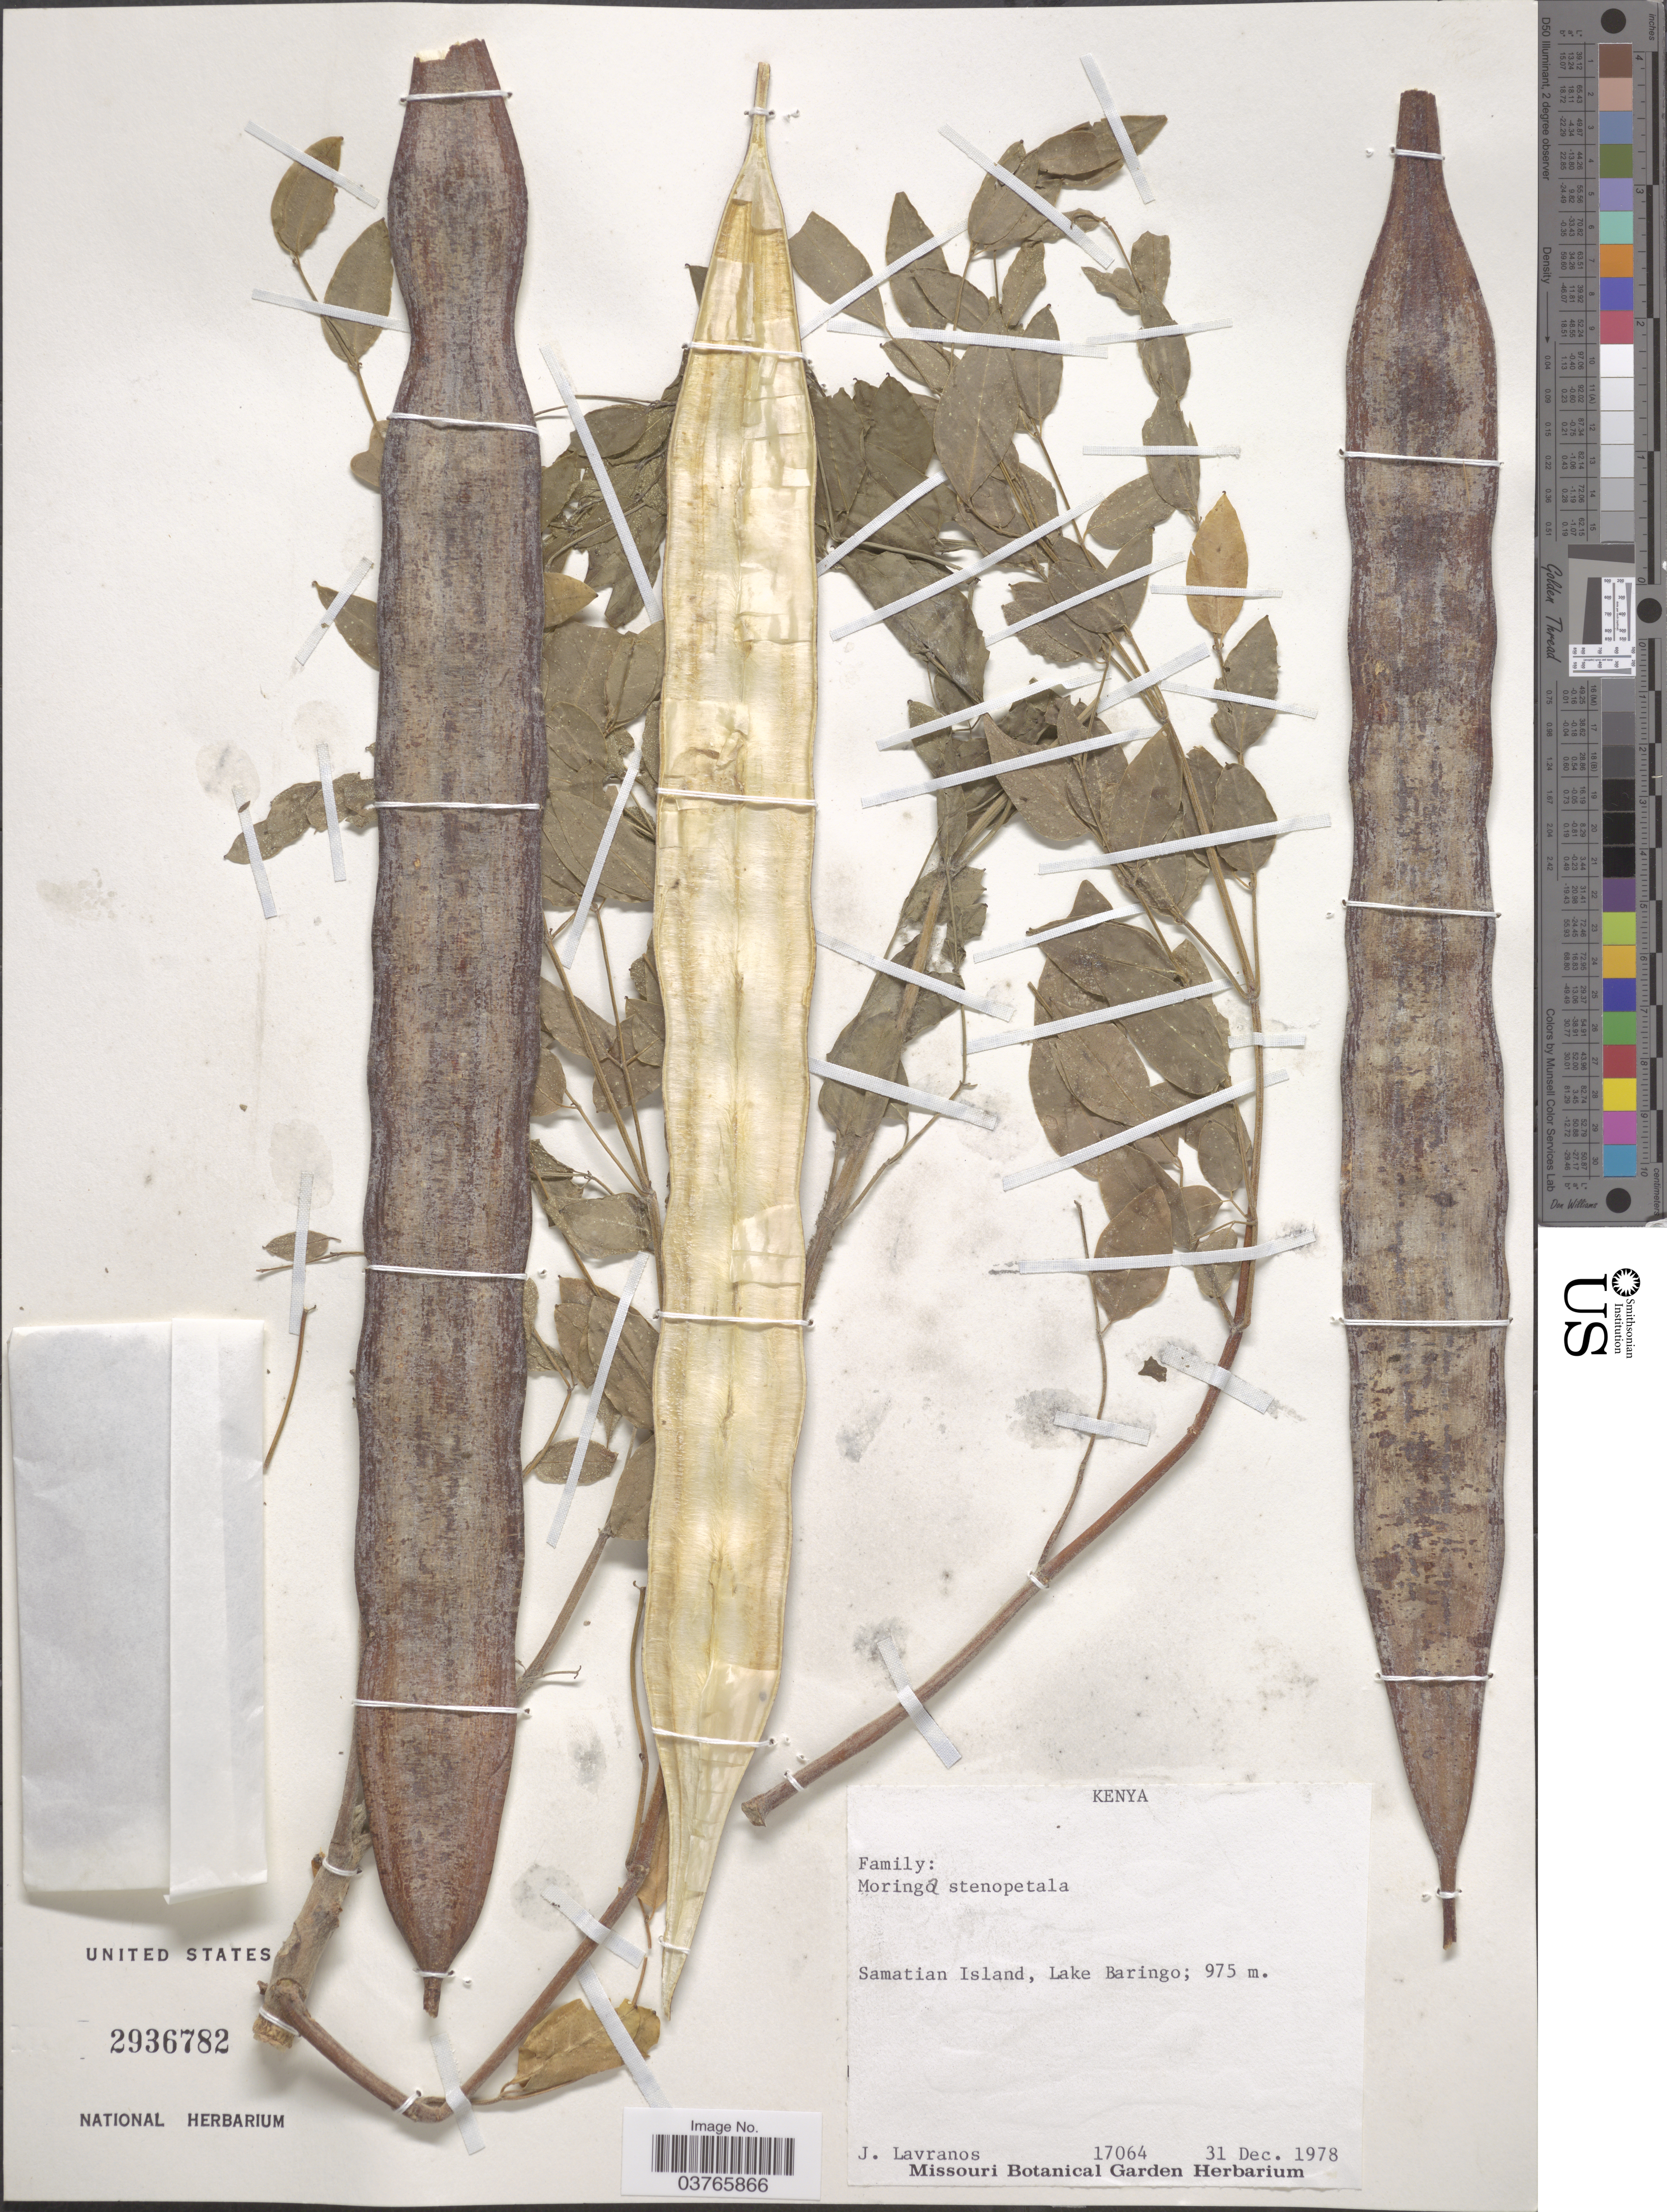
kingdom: Plantae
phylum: Tracheophyta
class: Magnoliopsida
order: Brassicales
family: Moringaceae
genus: Moringa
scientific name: Moringa stenopetala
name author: (Baker f.) Cufod.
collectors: J. Lavranos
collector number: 17064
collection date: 1978-12-31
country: Kenya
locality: Samatian Island, Lake Baringo.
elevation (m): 975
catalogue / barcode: US 2936782